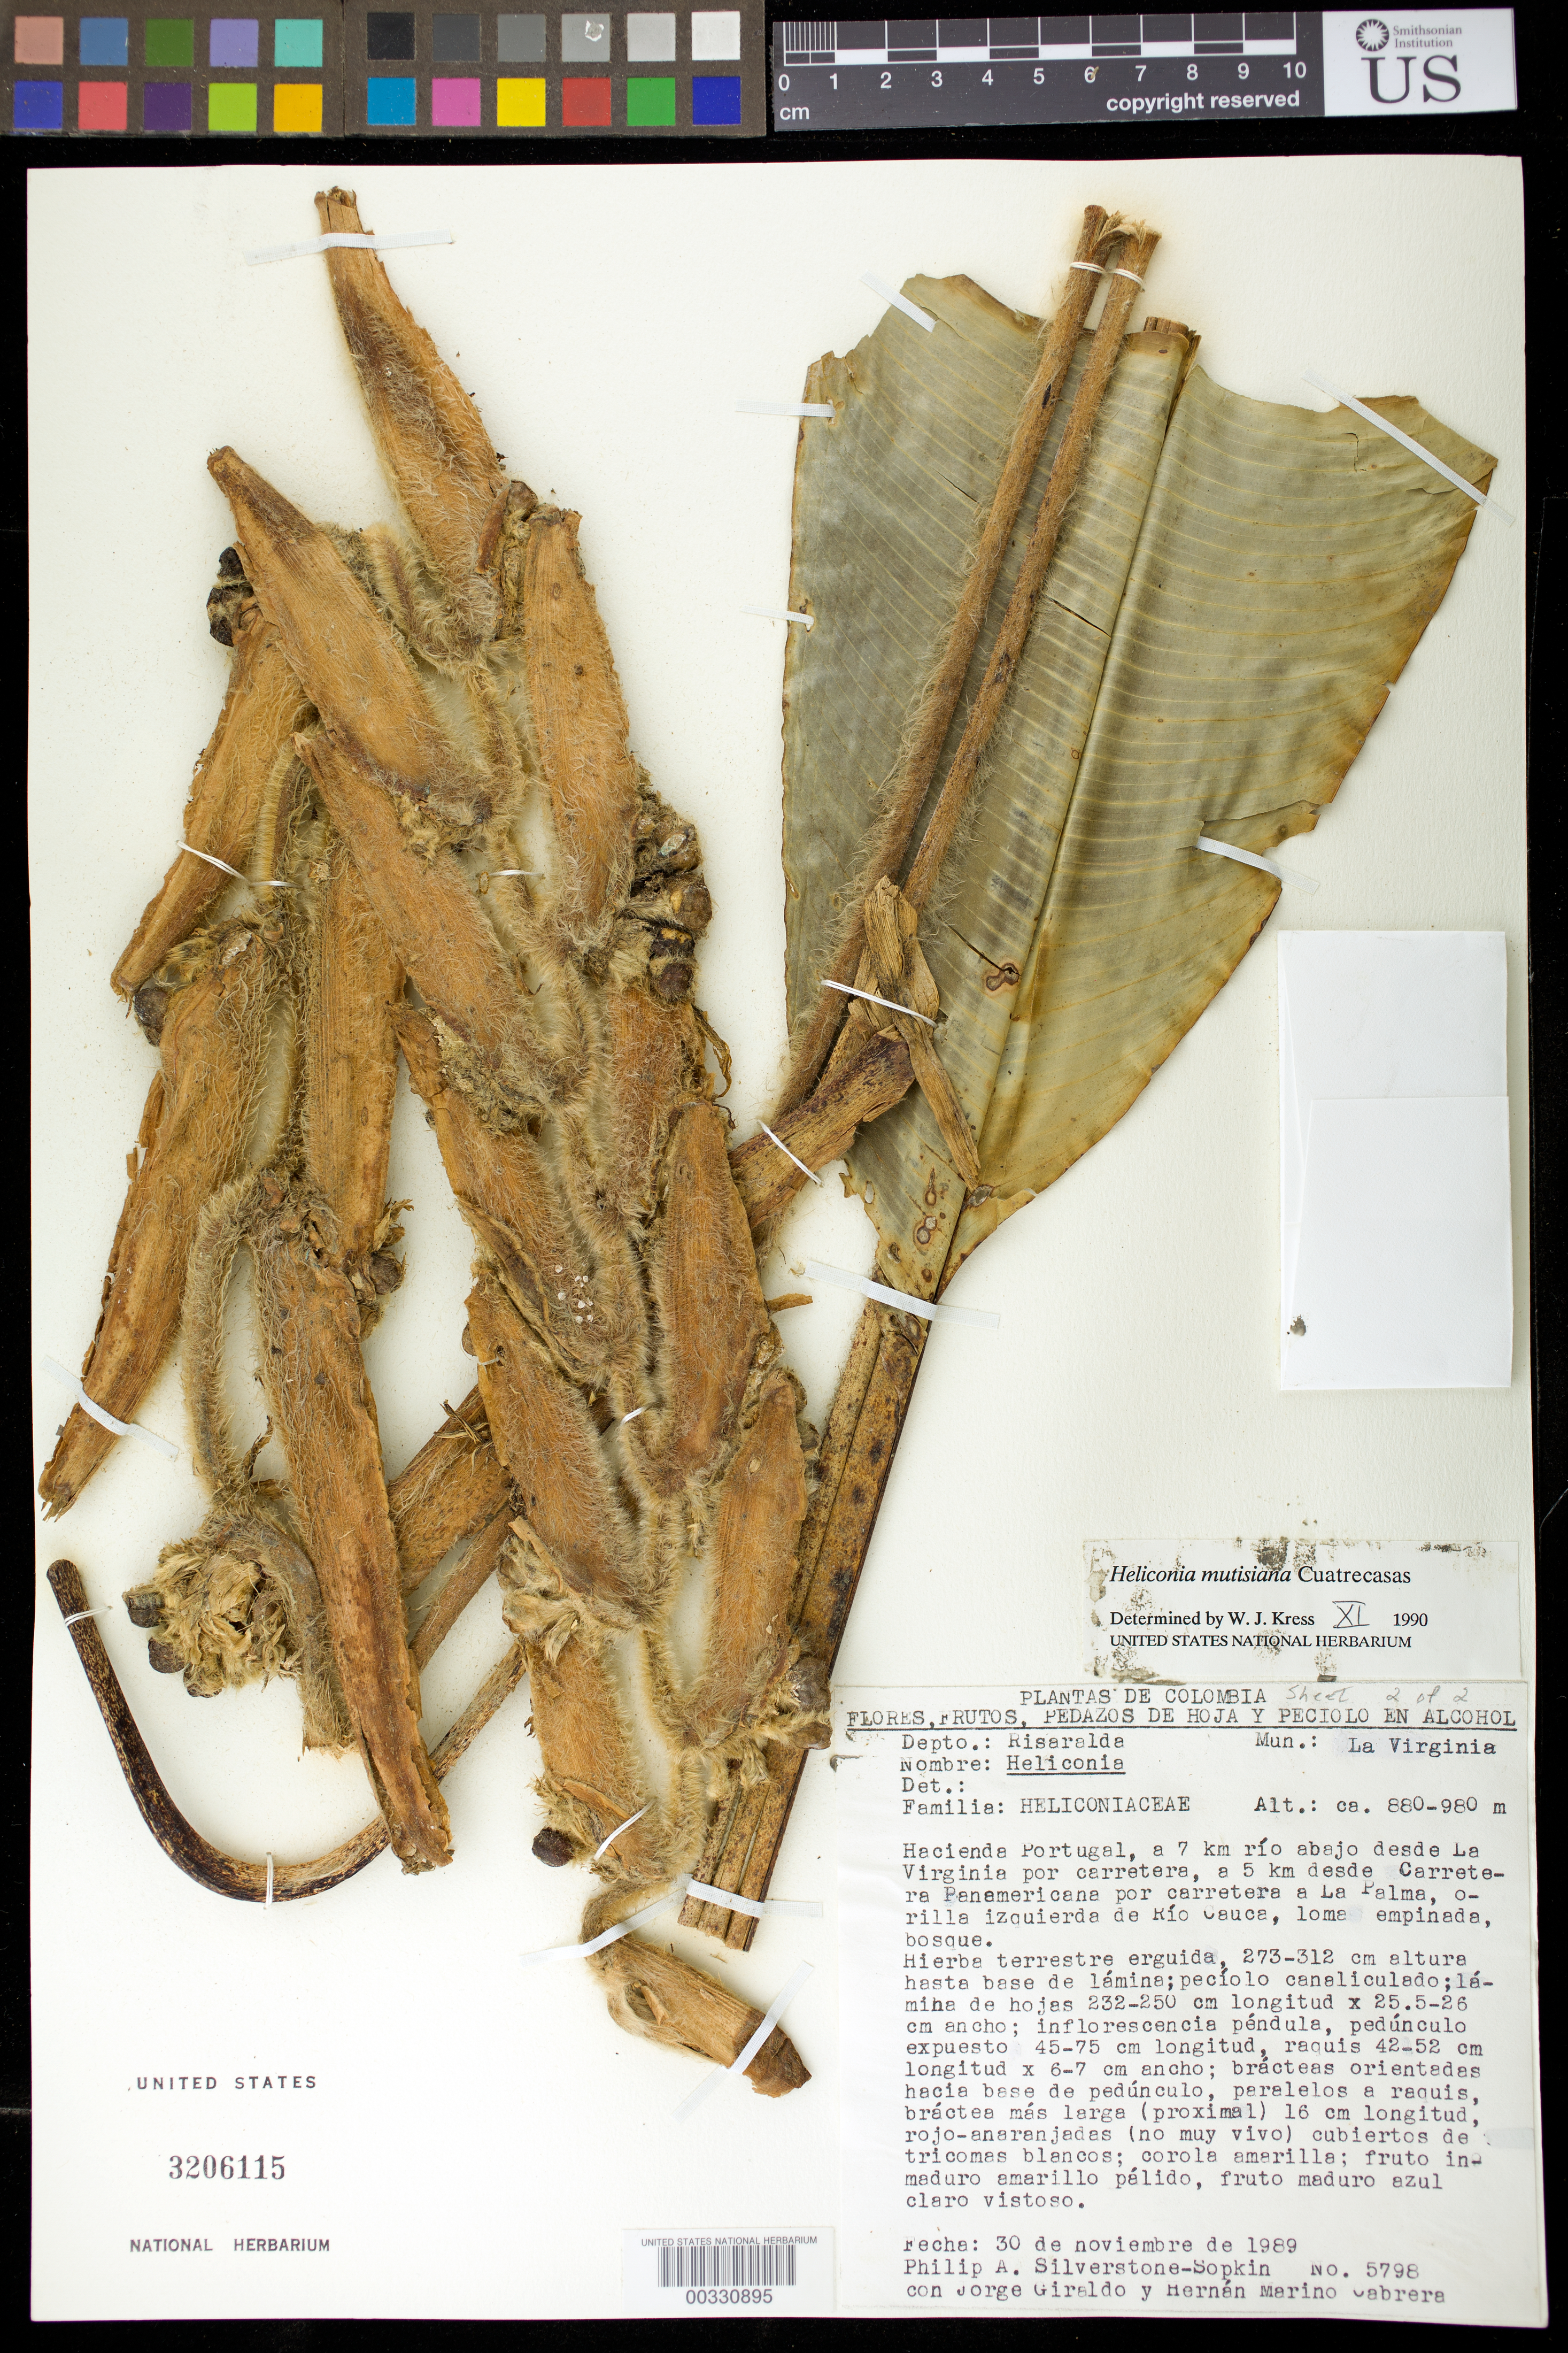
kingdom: Plantae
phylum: Tracheophyta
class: Liliopsida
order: Zingiberales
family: Heliconiaceae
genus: Heliconia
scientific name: Heliconia mutisiana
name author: Cuatrec.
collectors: P. A. Silverstone-Sopkin, J. Giraldo & H. Cabrera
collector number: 5798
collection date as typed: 30 Nov 1989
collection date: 1989-11-30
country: Colombia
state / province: Risaralda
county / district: La Virginia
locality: Mun of La Virginia, Hacienda Portugal, 7 km Rio below la Virginia by highway, 5 km from Panamerican Highway ...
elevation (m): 880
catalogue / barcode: US 3206115